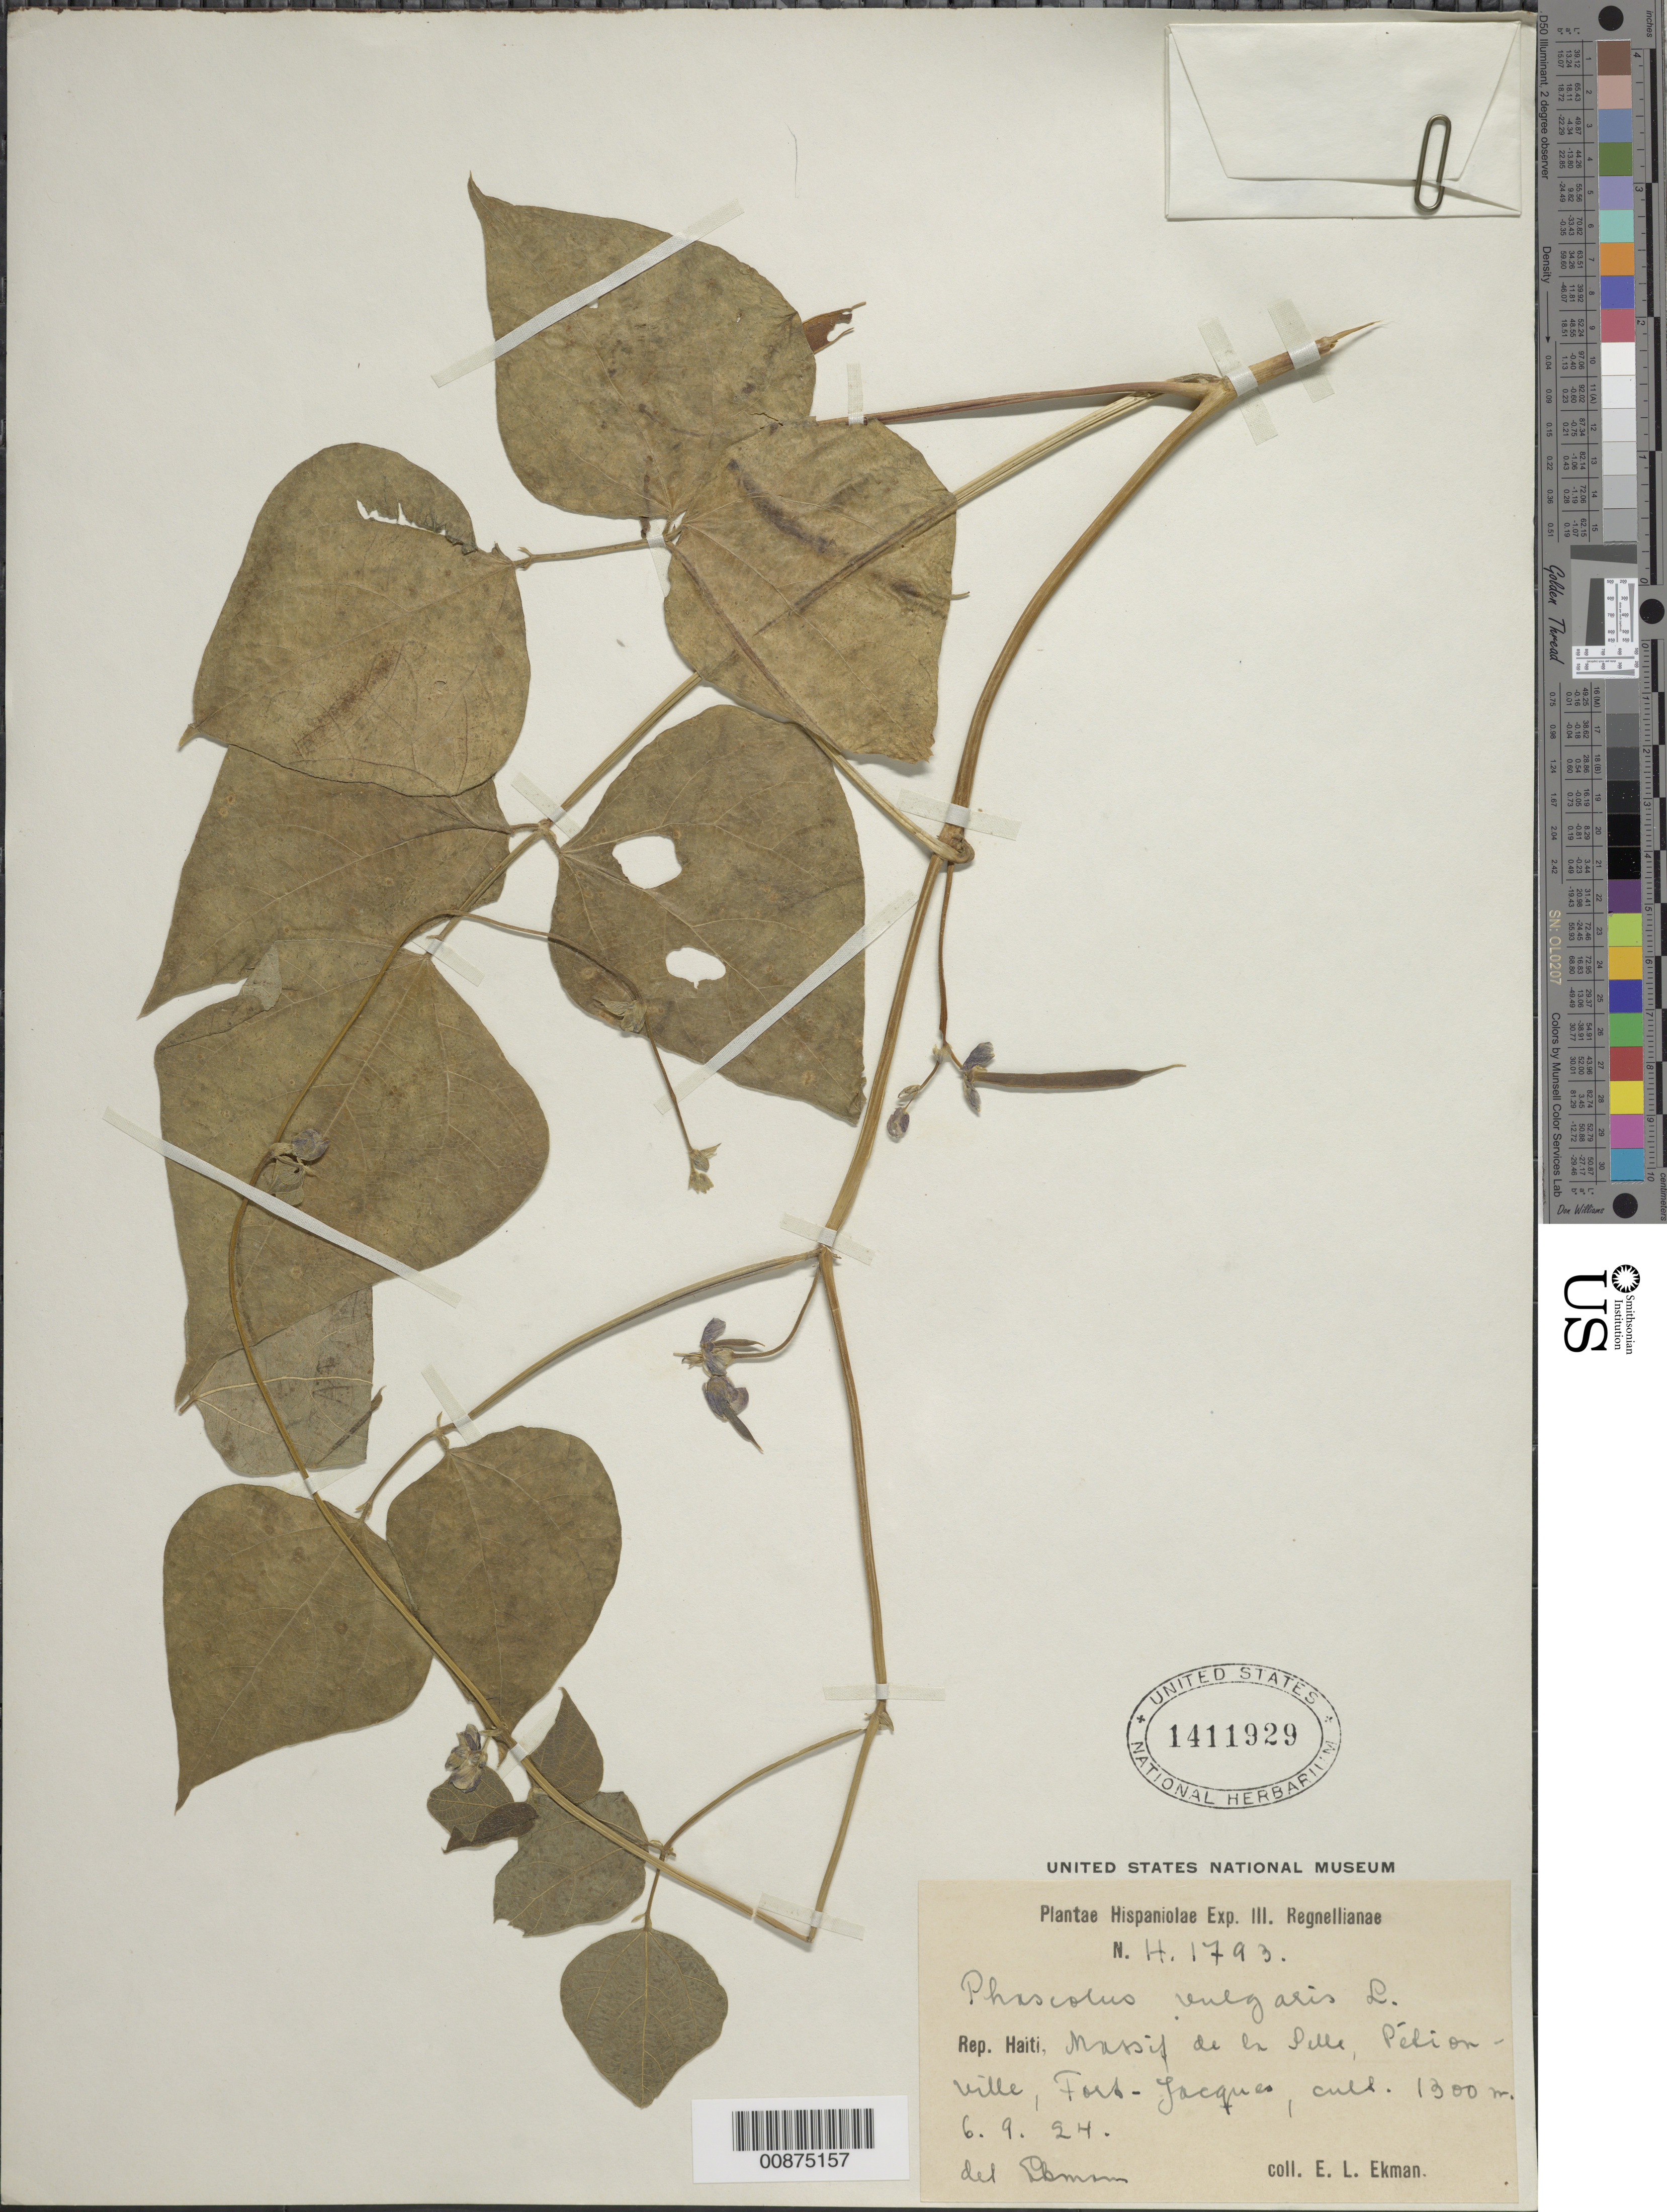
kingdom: Plantae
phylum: Tracheophyta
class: Magnoliopsida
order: Fabales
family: Fabaceae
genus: Phaseolus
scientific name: Phaseolus vulgaris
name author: L.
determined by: Ekman, E. L.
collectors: E. L. Ekman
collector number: H 1793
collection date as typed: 06 Sep 1924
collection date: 1924-09-06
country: Haiti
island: Hispaniola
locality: Massif de la Selle, Pétionville, Fort Jacques.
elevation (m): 1300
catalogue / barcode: US 1411929